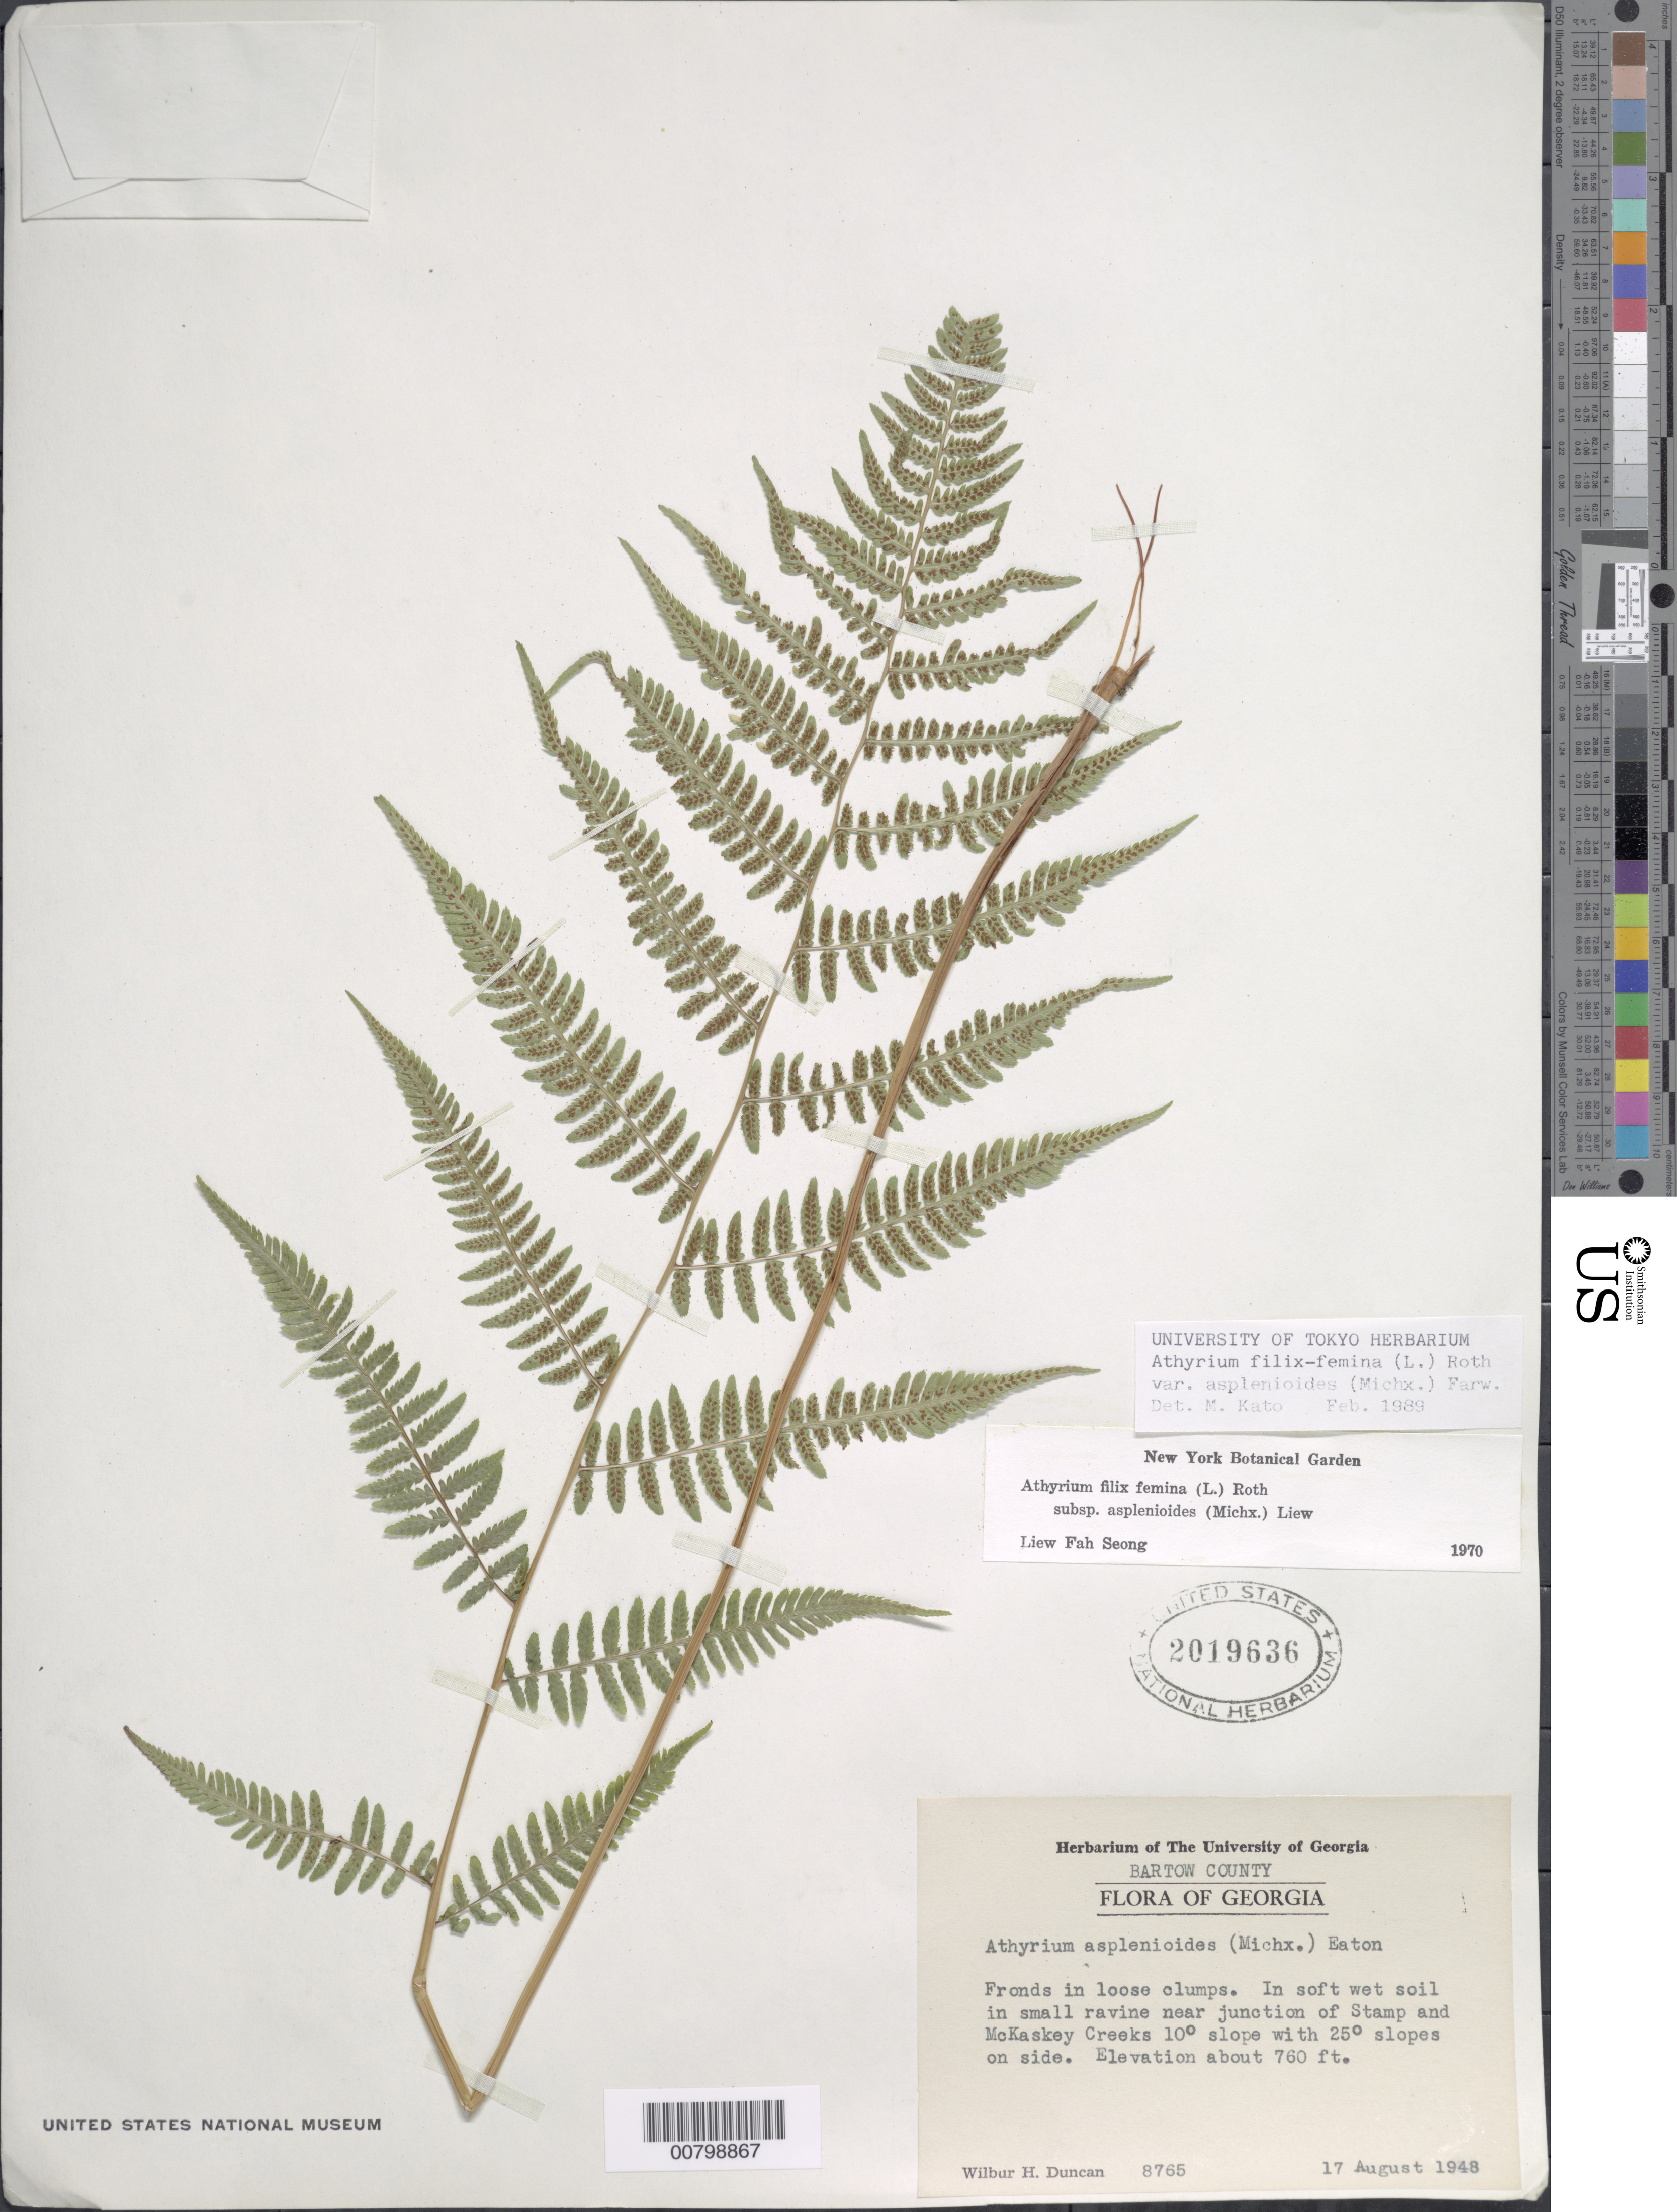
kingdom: Plantae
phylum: Tracheophyta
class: Polypodiopsida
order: Polypodiales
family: Athyriaceae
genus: Athyrium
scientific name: Athyrium filix-femina subsp. asplenioides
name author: (Michx.) Hultén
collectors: W. H. Duncan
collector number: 8765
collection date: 1948-08-17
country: United States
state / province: Georgia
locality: Bartow County, in soft wet soil in small ravine near junction of Stamp and McKaskey Creek 10 º slope with 25 ° slopes on side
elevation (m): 232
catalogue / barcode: US 2019636